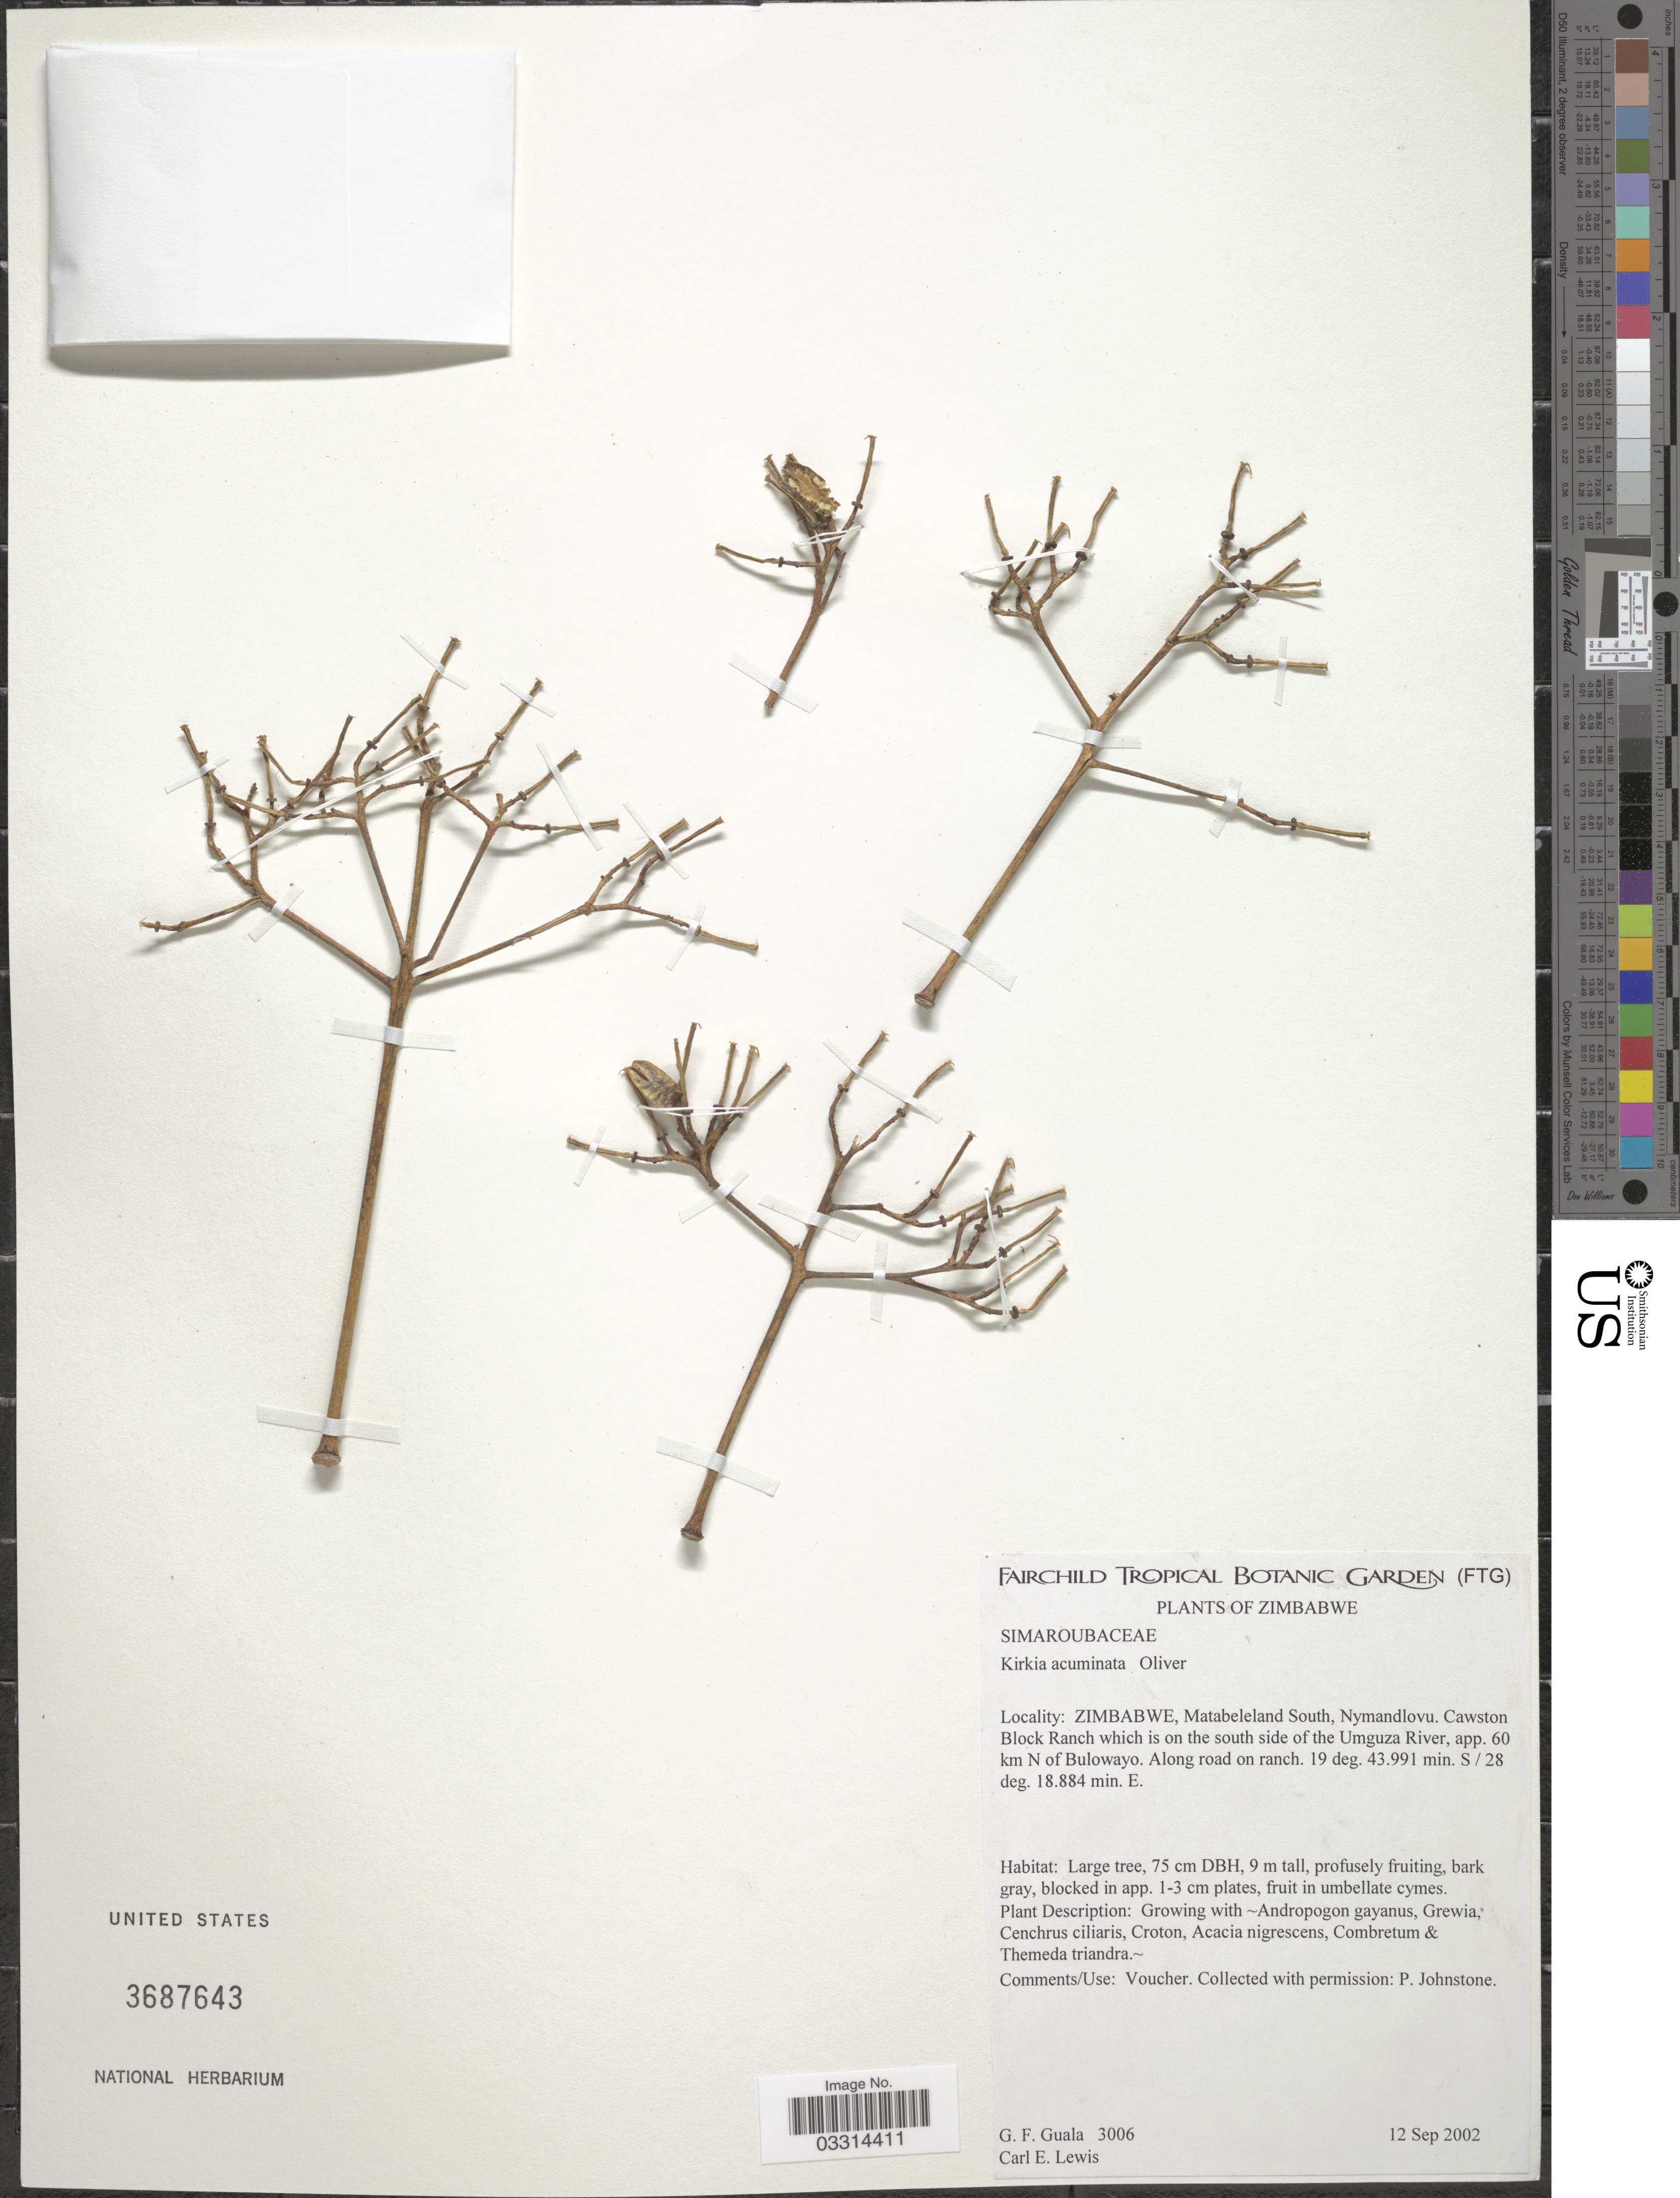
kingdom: Plantae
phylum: Tracheophyta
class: Magnoliopsida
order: Sapindales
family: Kirkiaceae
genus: Kirkia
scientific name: Kirkia acuminata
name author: Oliv.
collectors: G. Guala & C. Lewis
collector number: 3006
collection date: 2002-09-12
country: Zimbabwe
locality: Matabeleland South, Nymandlovu. Cawston Block Ranch which is on the south of the Umguza River, app. 60 km N of Bulowayo. Along road on ranch.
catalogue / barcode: US 3687643